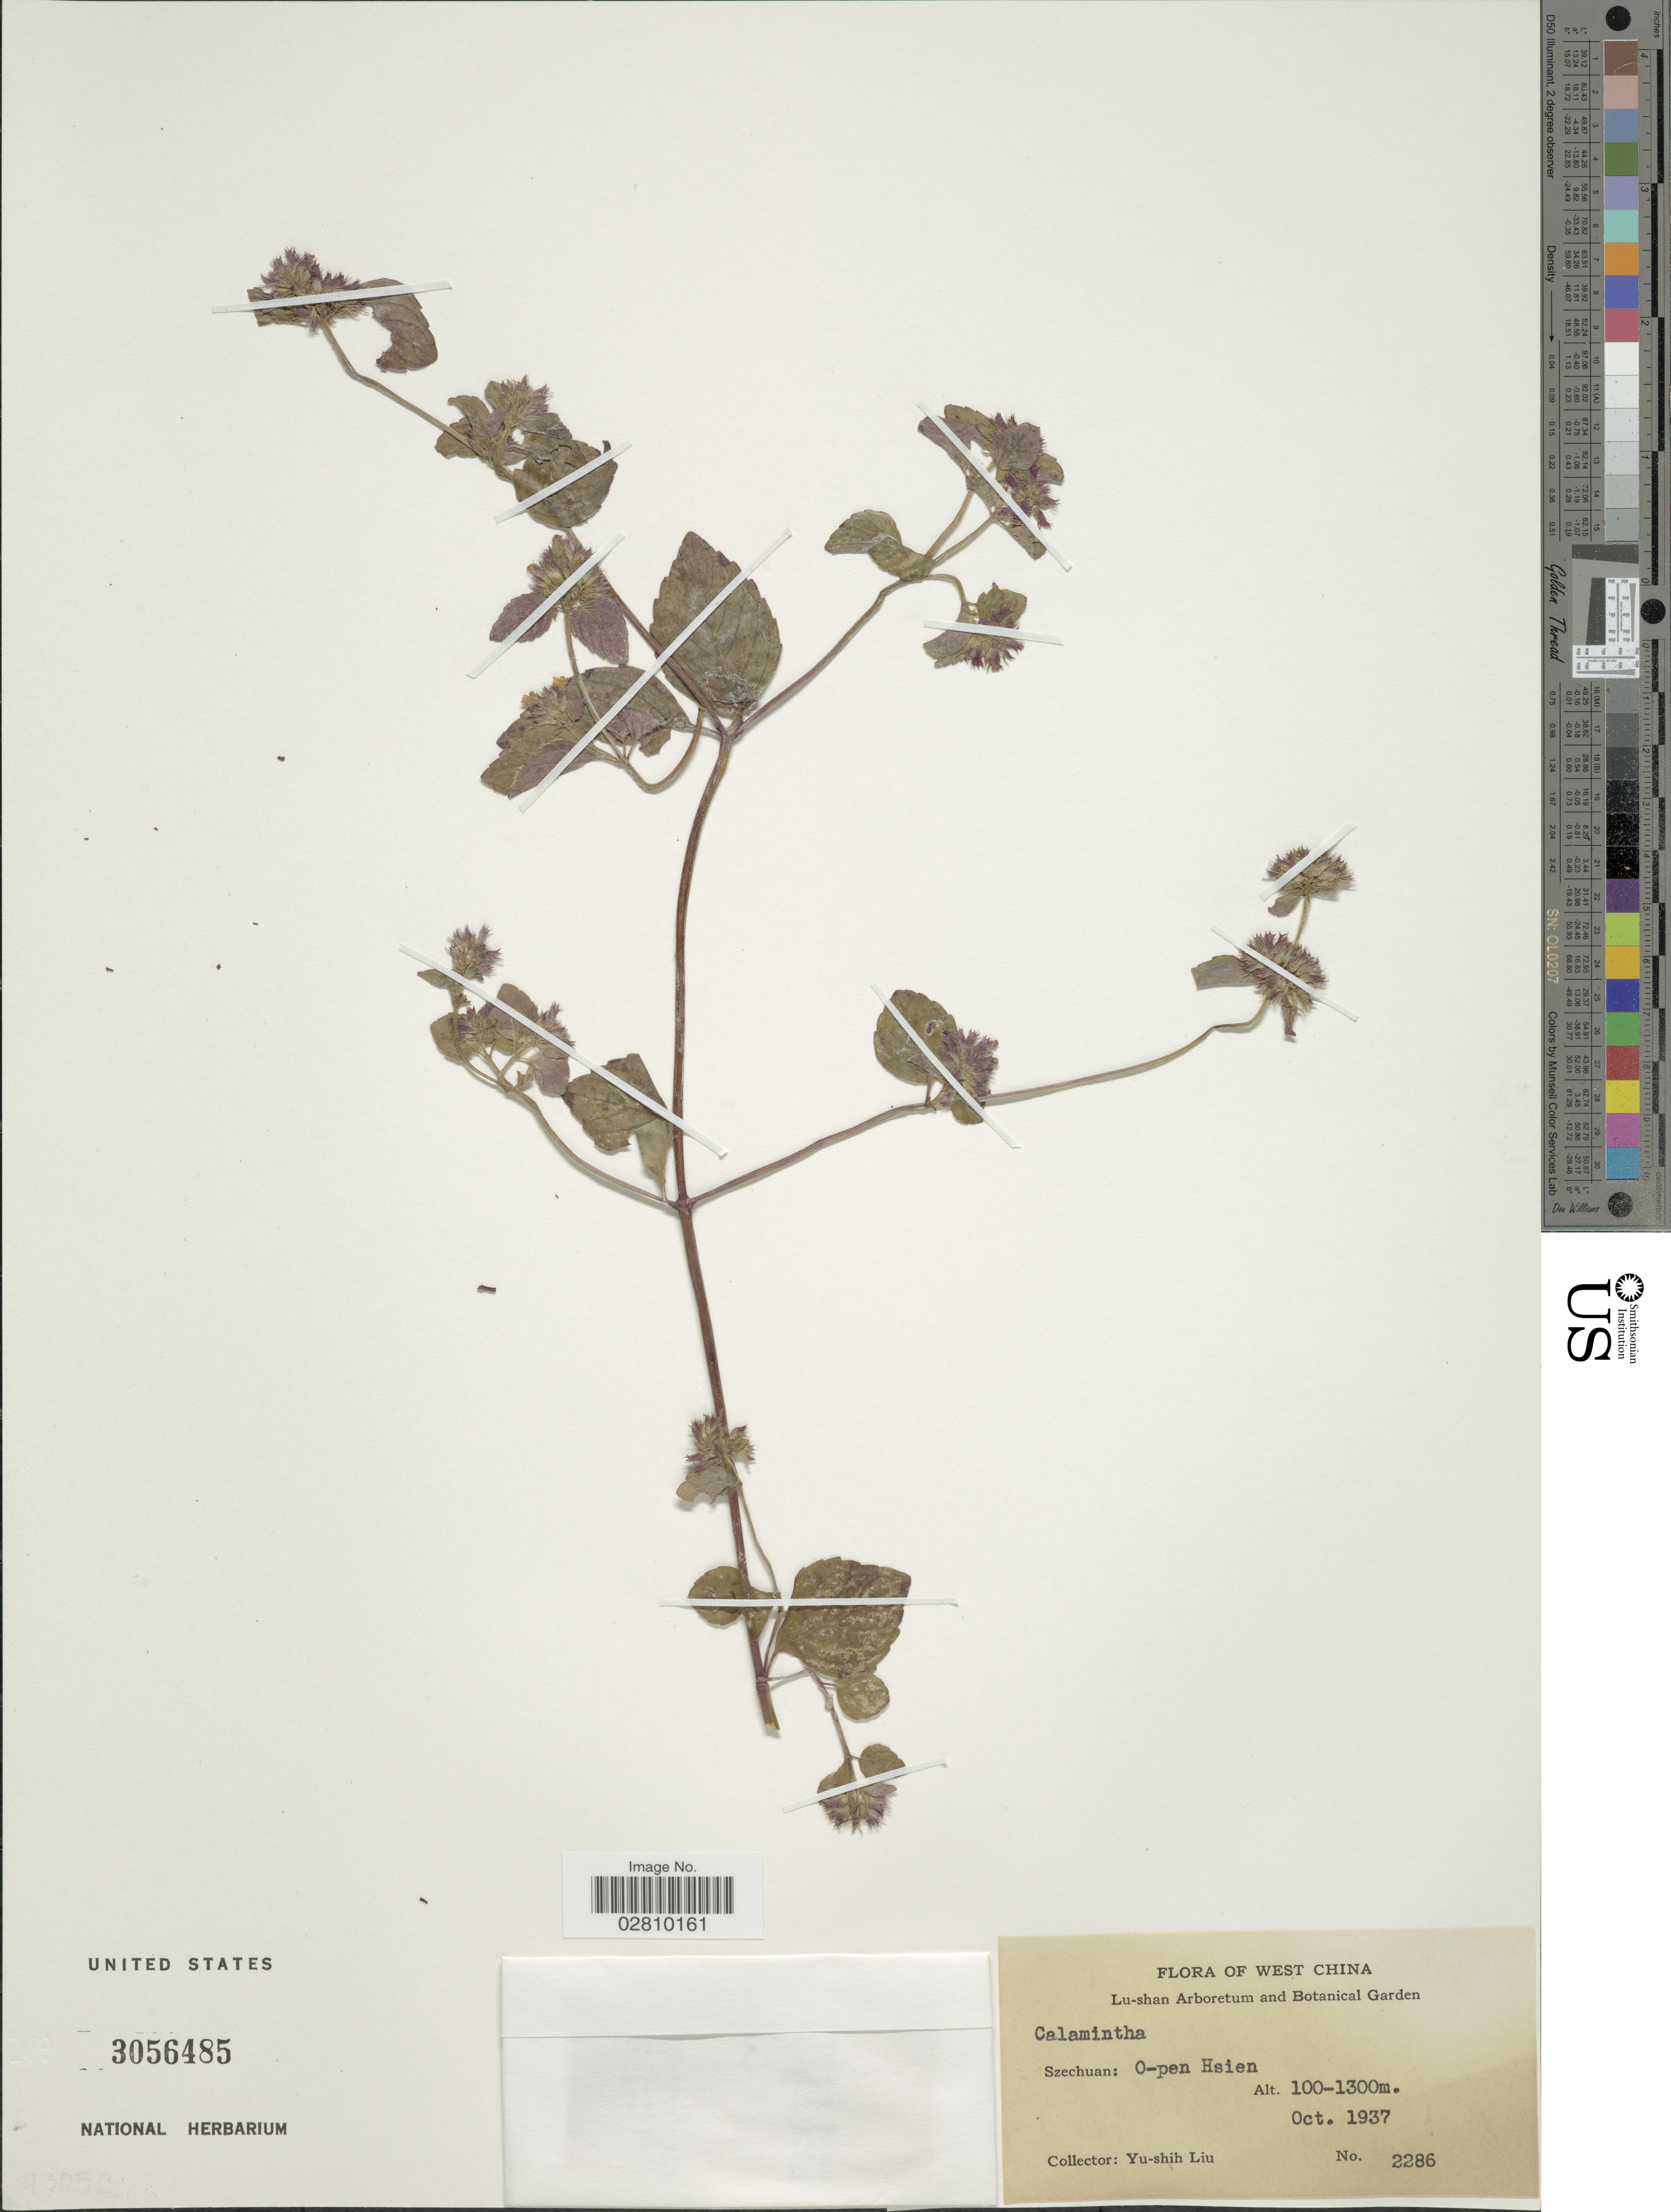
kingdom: Plantae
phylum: Tracheophyta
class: Magnoliopsida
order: Lamiales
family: Lamiaceae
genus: Calamintha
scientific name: Calamintha sp.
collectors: Y.-S. Liu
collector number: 2286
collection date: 1937-10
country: China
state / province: Sichuan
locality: West China. Szechuan: O-pen Hsien.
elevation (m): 100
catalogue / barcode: US 3056485